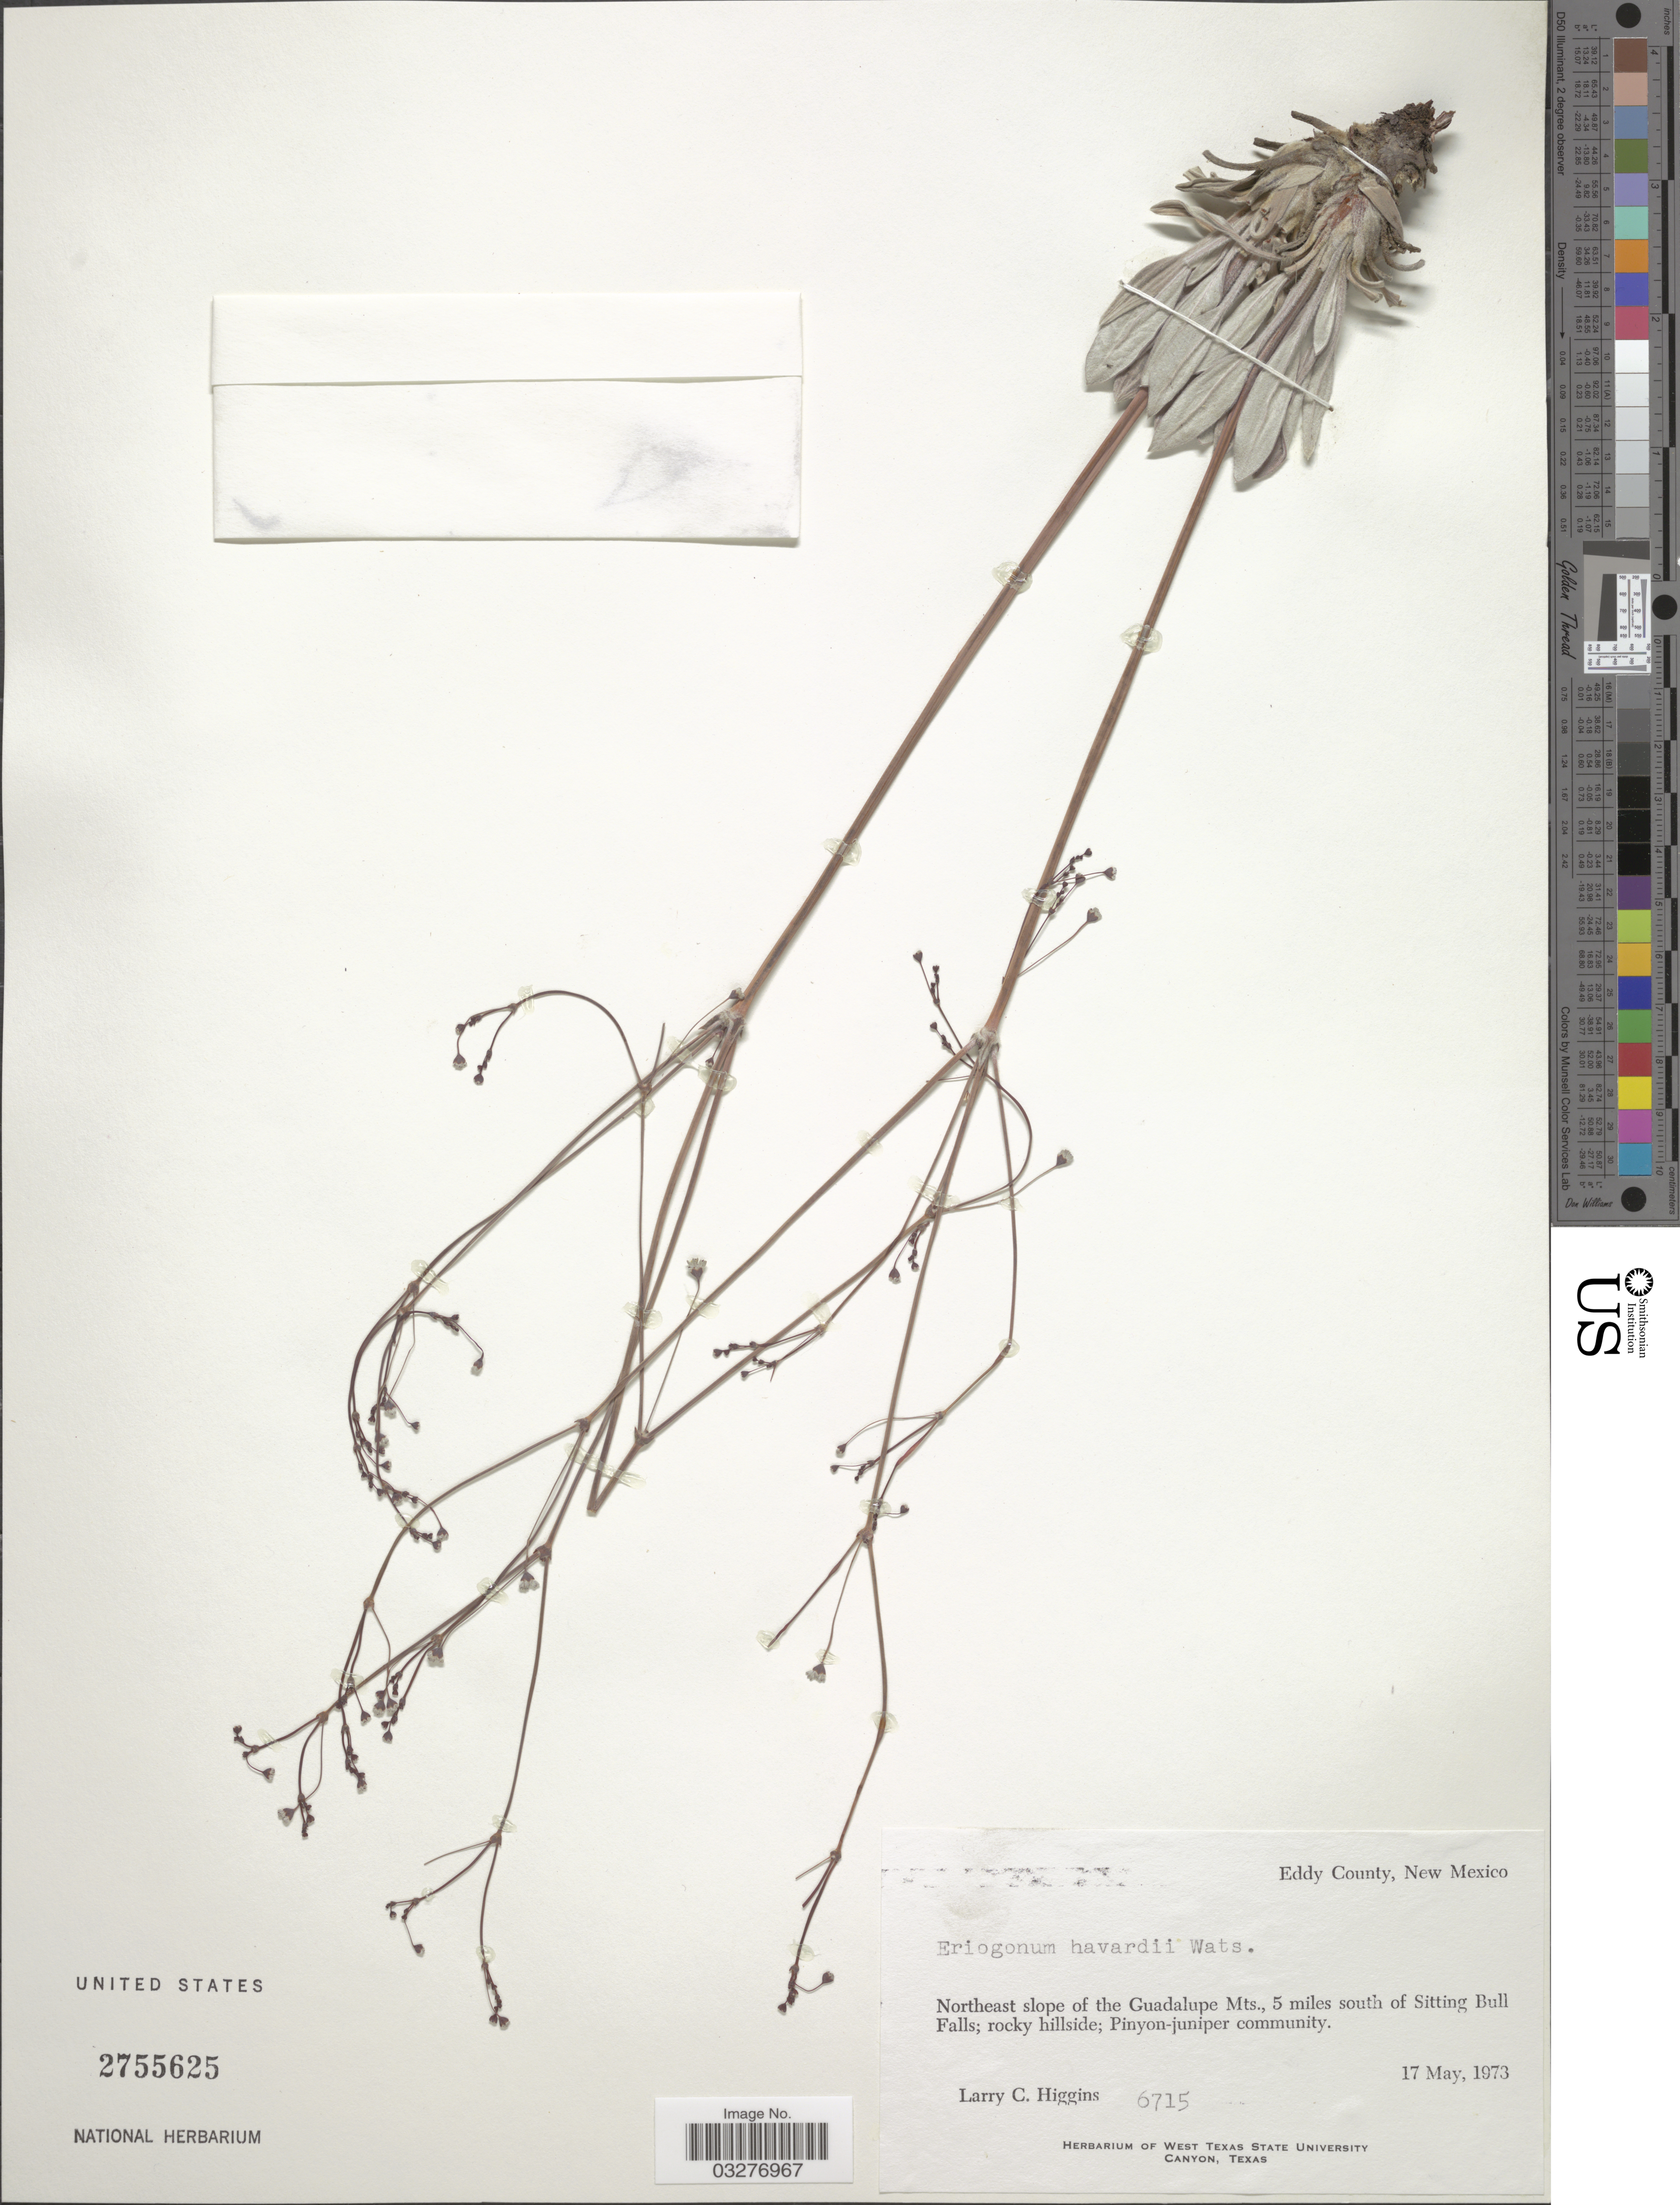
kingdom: Plantae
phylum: Tracheophyta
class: Magnoliopsida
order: Caryophyllales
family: Polygonaceae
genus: Eriogonum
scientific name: Eriogonum havardii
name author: S. Watson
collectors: L. Higgins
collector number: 6715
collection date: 1973-05-17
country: United States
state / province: New Mexico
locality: Eddy County. Northeast slope of the Guadalupe Mts., 5 miles south of Sitting Bull Falls.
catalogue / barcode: US 2755625